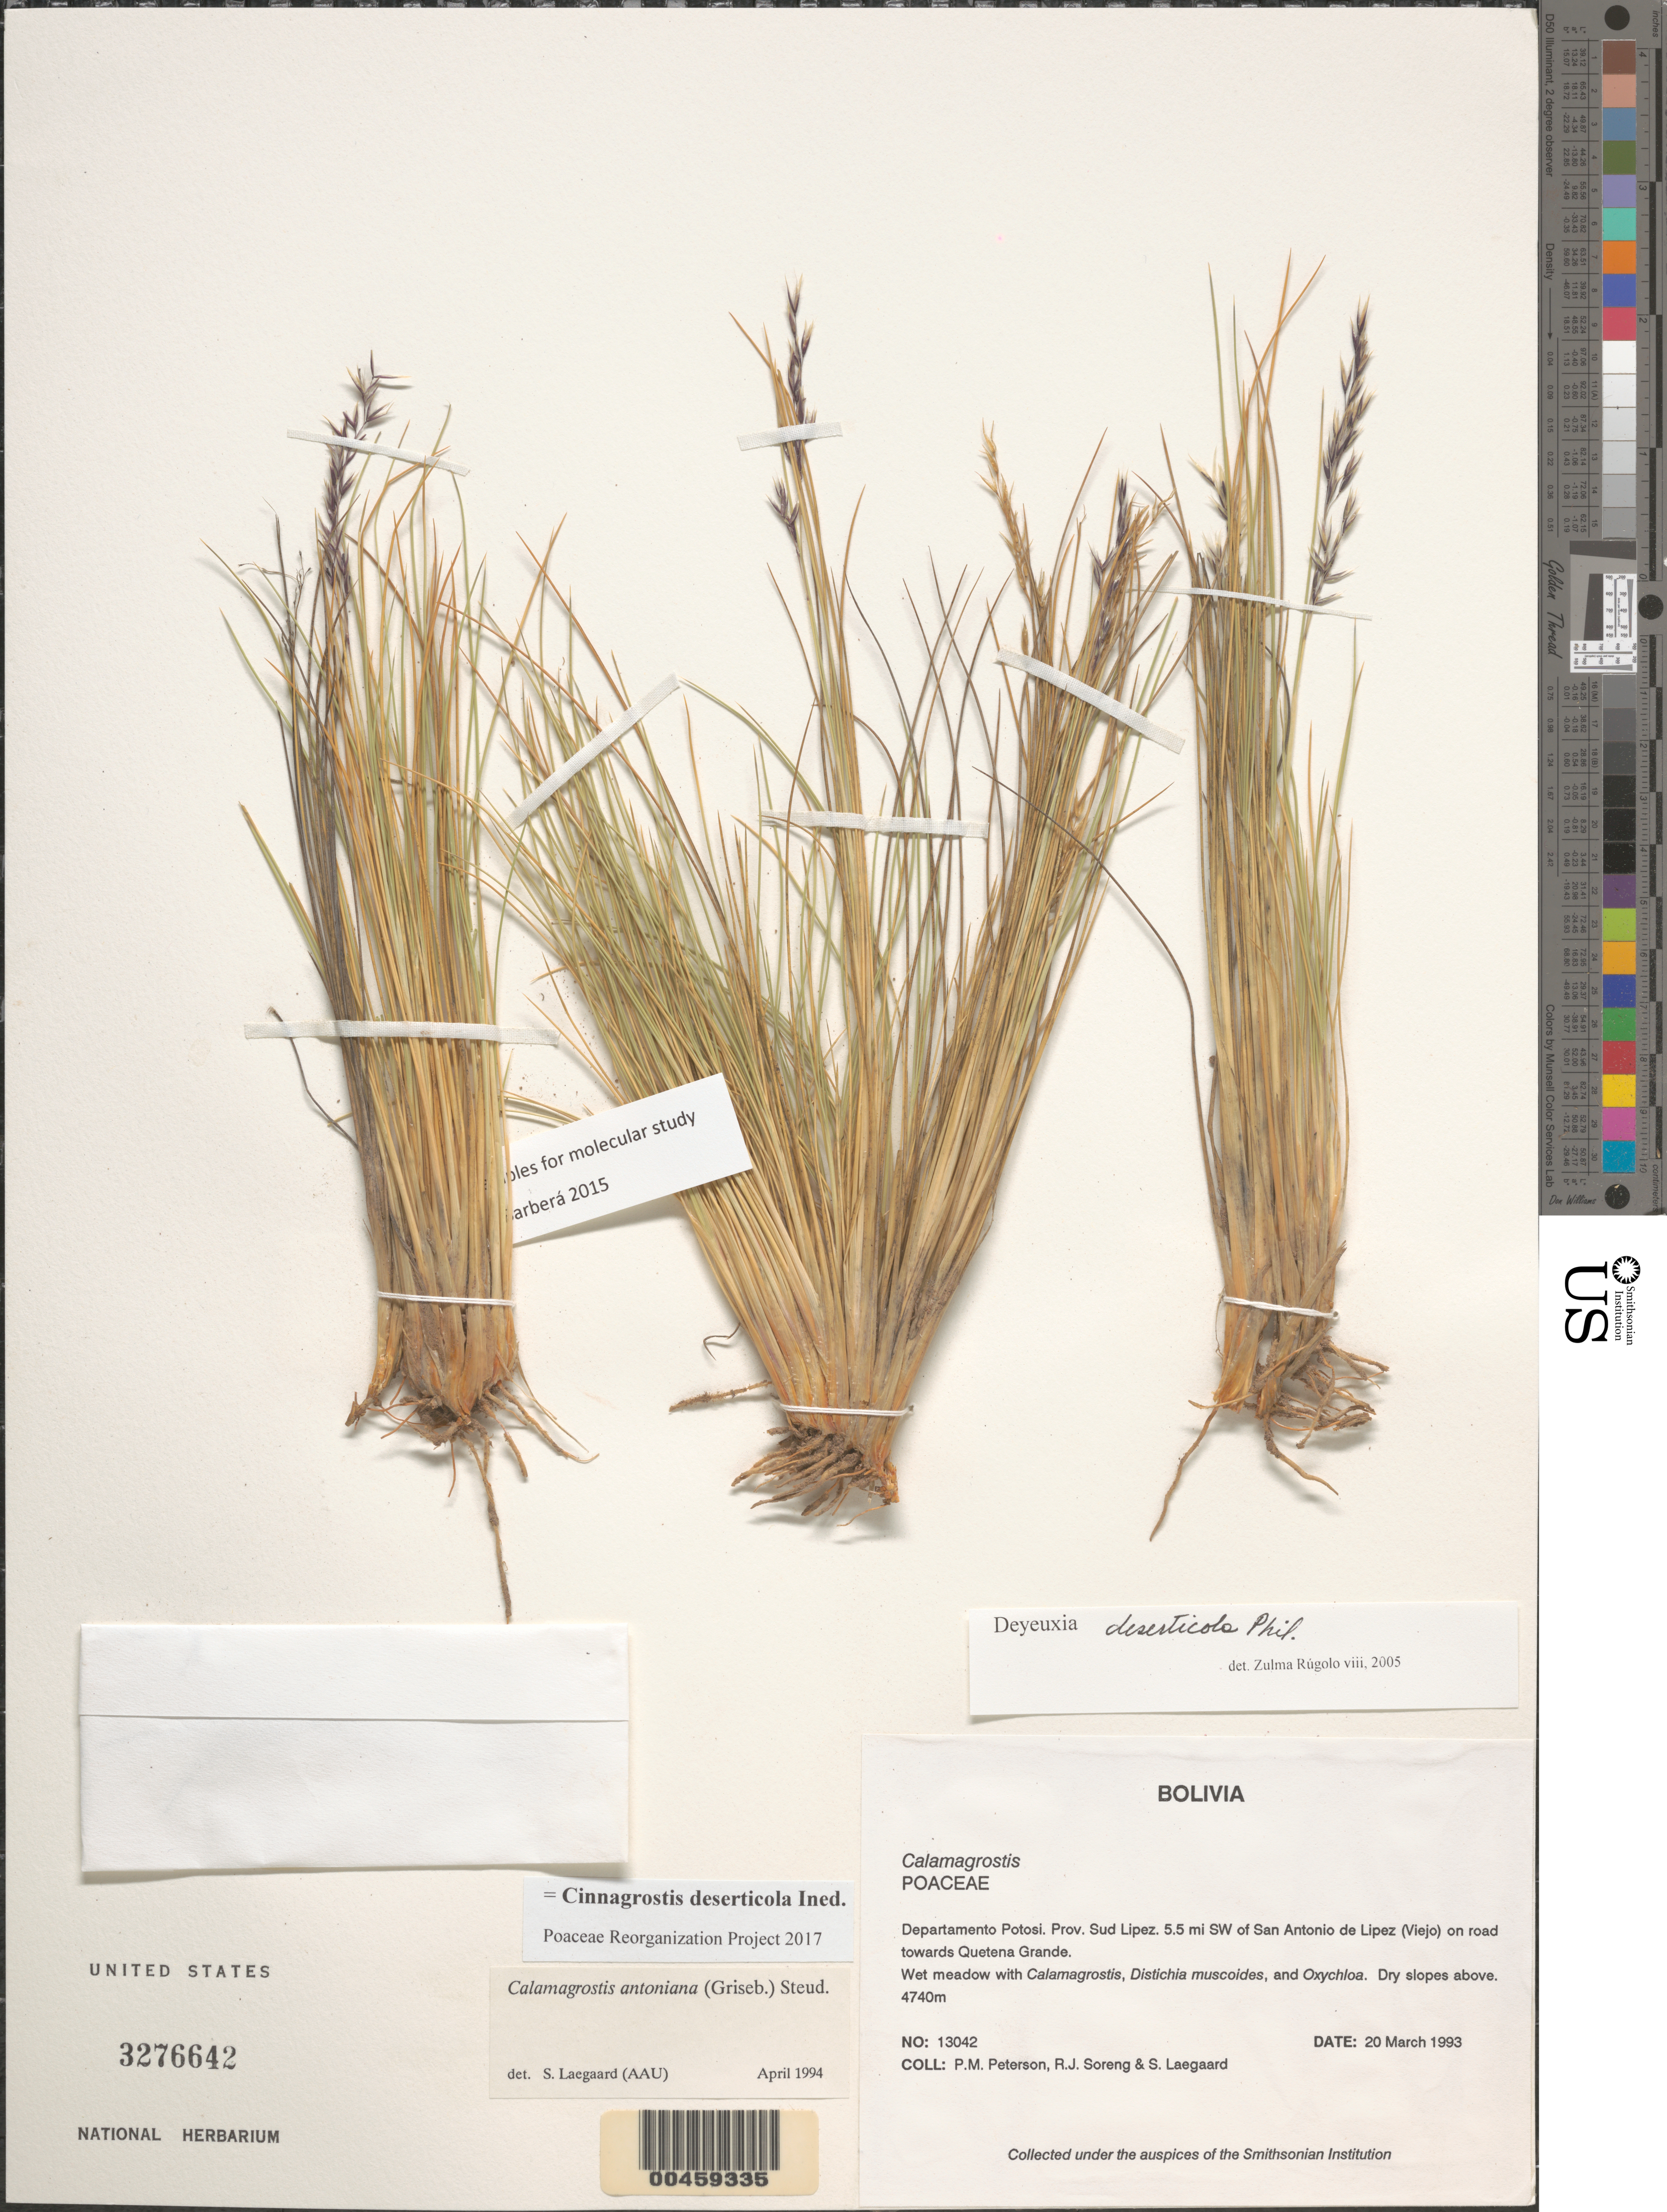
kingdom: Plantae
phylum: Tracheophyta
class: Liliopsida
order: Poales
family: Poaceae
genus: Cinnagrostis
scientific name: Cinnagrostis deserticola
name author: (Phil.) P.M. Peterson et al.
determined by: Poaceae Reorganization Project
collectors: P. M. Peterson, R. J. Soreng & S. Lægaard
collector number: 13042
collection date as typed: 20 Mar 1993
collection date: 1993-03-20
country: Bolivia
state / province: Potosí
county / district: Sud Lípez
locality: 5.5 mi SW of San Antonia de Lipez (Viejo) on road towards Quentena Grande.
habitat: Wet meadow with Calamagrostis, Distichia muscoides, and Oxychloa. Dry slopes above.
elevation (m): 4740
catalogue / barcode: US 3276642